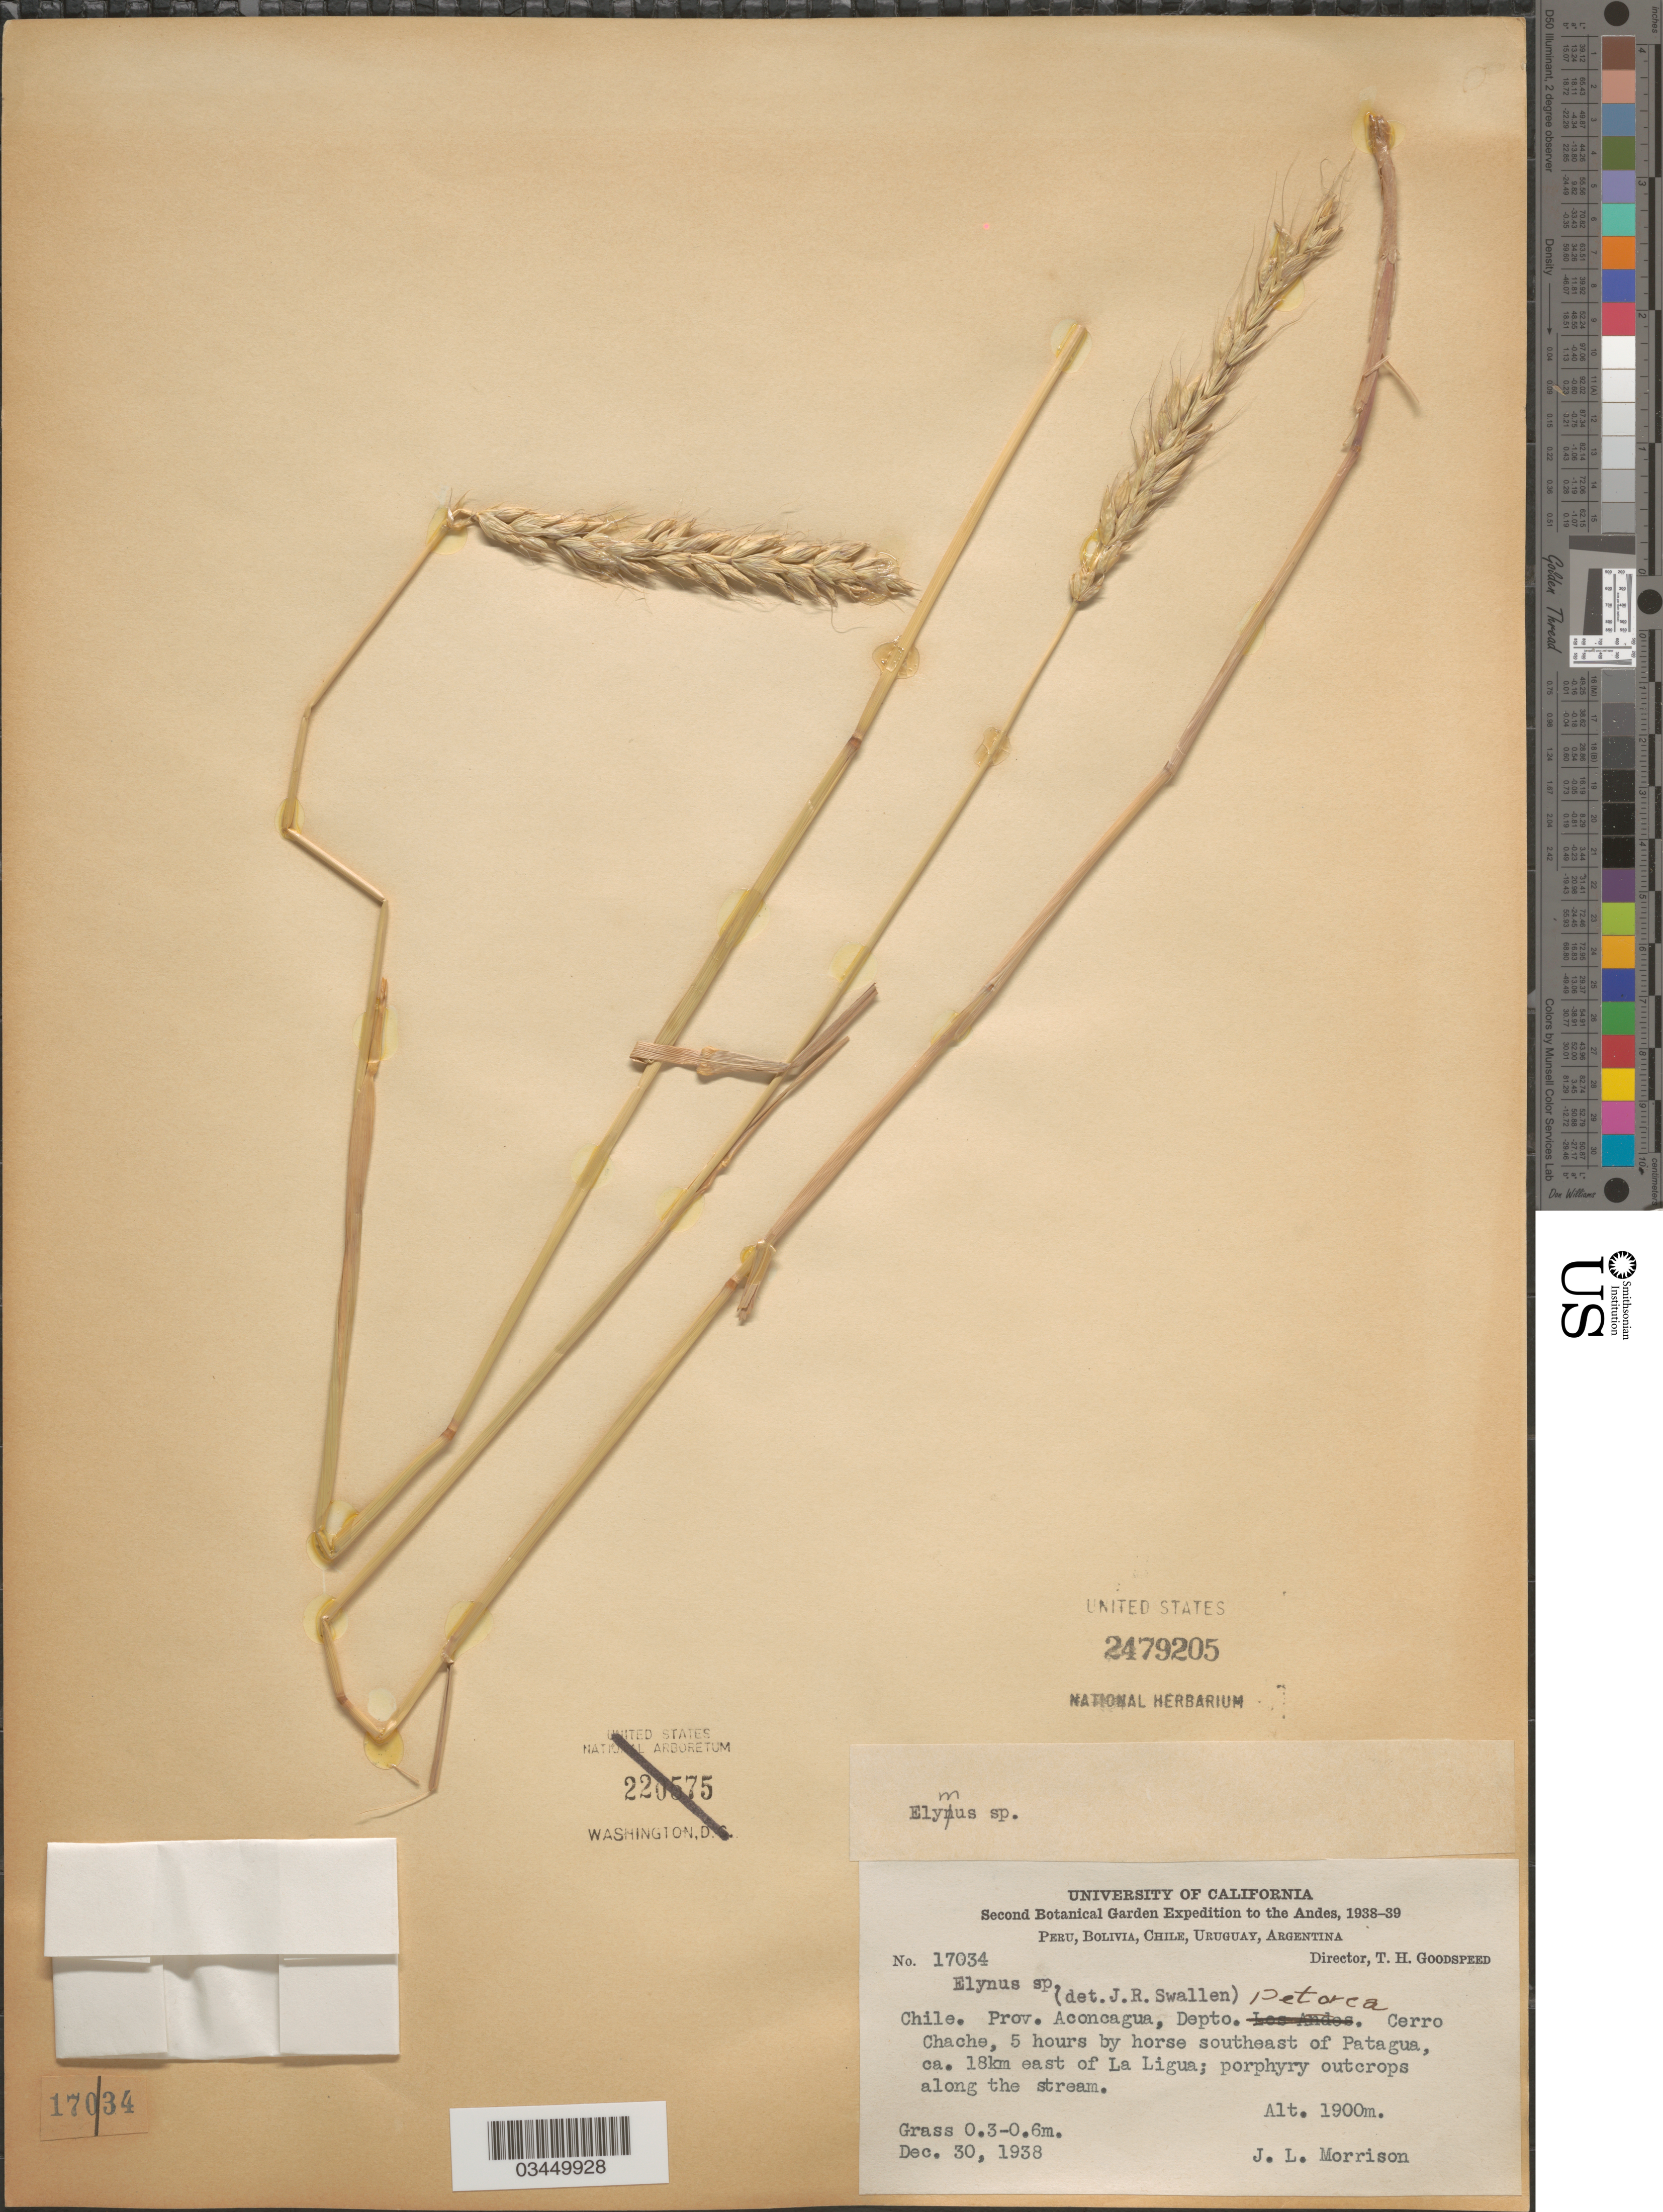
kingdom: Plantae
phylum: Tracheophyta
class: Liliopsida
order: Poales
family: Poaceae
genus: Elymus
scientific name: Elymus sp.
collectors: J. Morrison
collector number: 17034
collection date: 1938-12-30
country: Chile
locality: Prov. Aconcagua, Depto. Petorca. Cerro Chache, 5 hours by horse southeast of Patagua, ca. 18km east of La Ligua.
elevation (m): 1900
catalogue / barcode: US 2479205